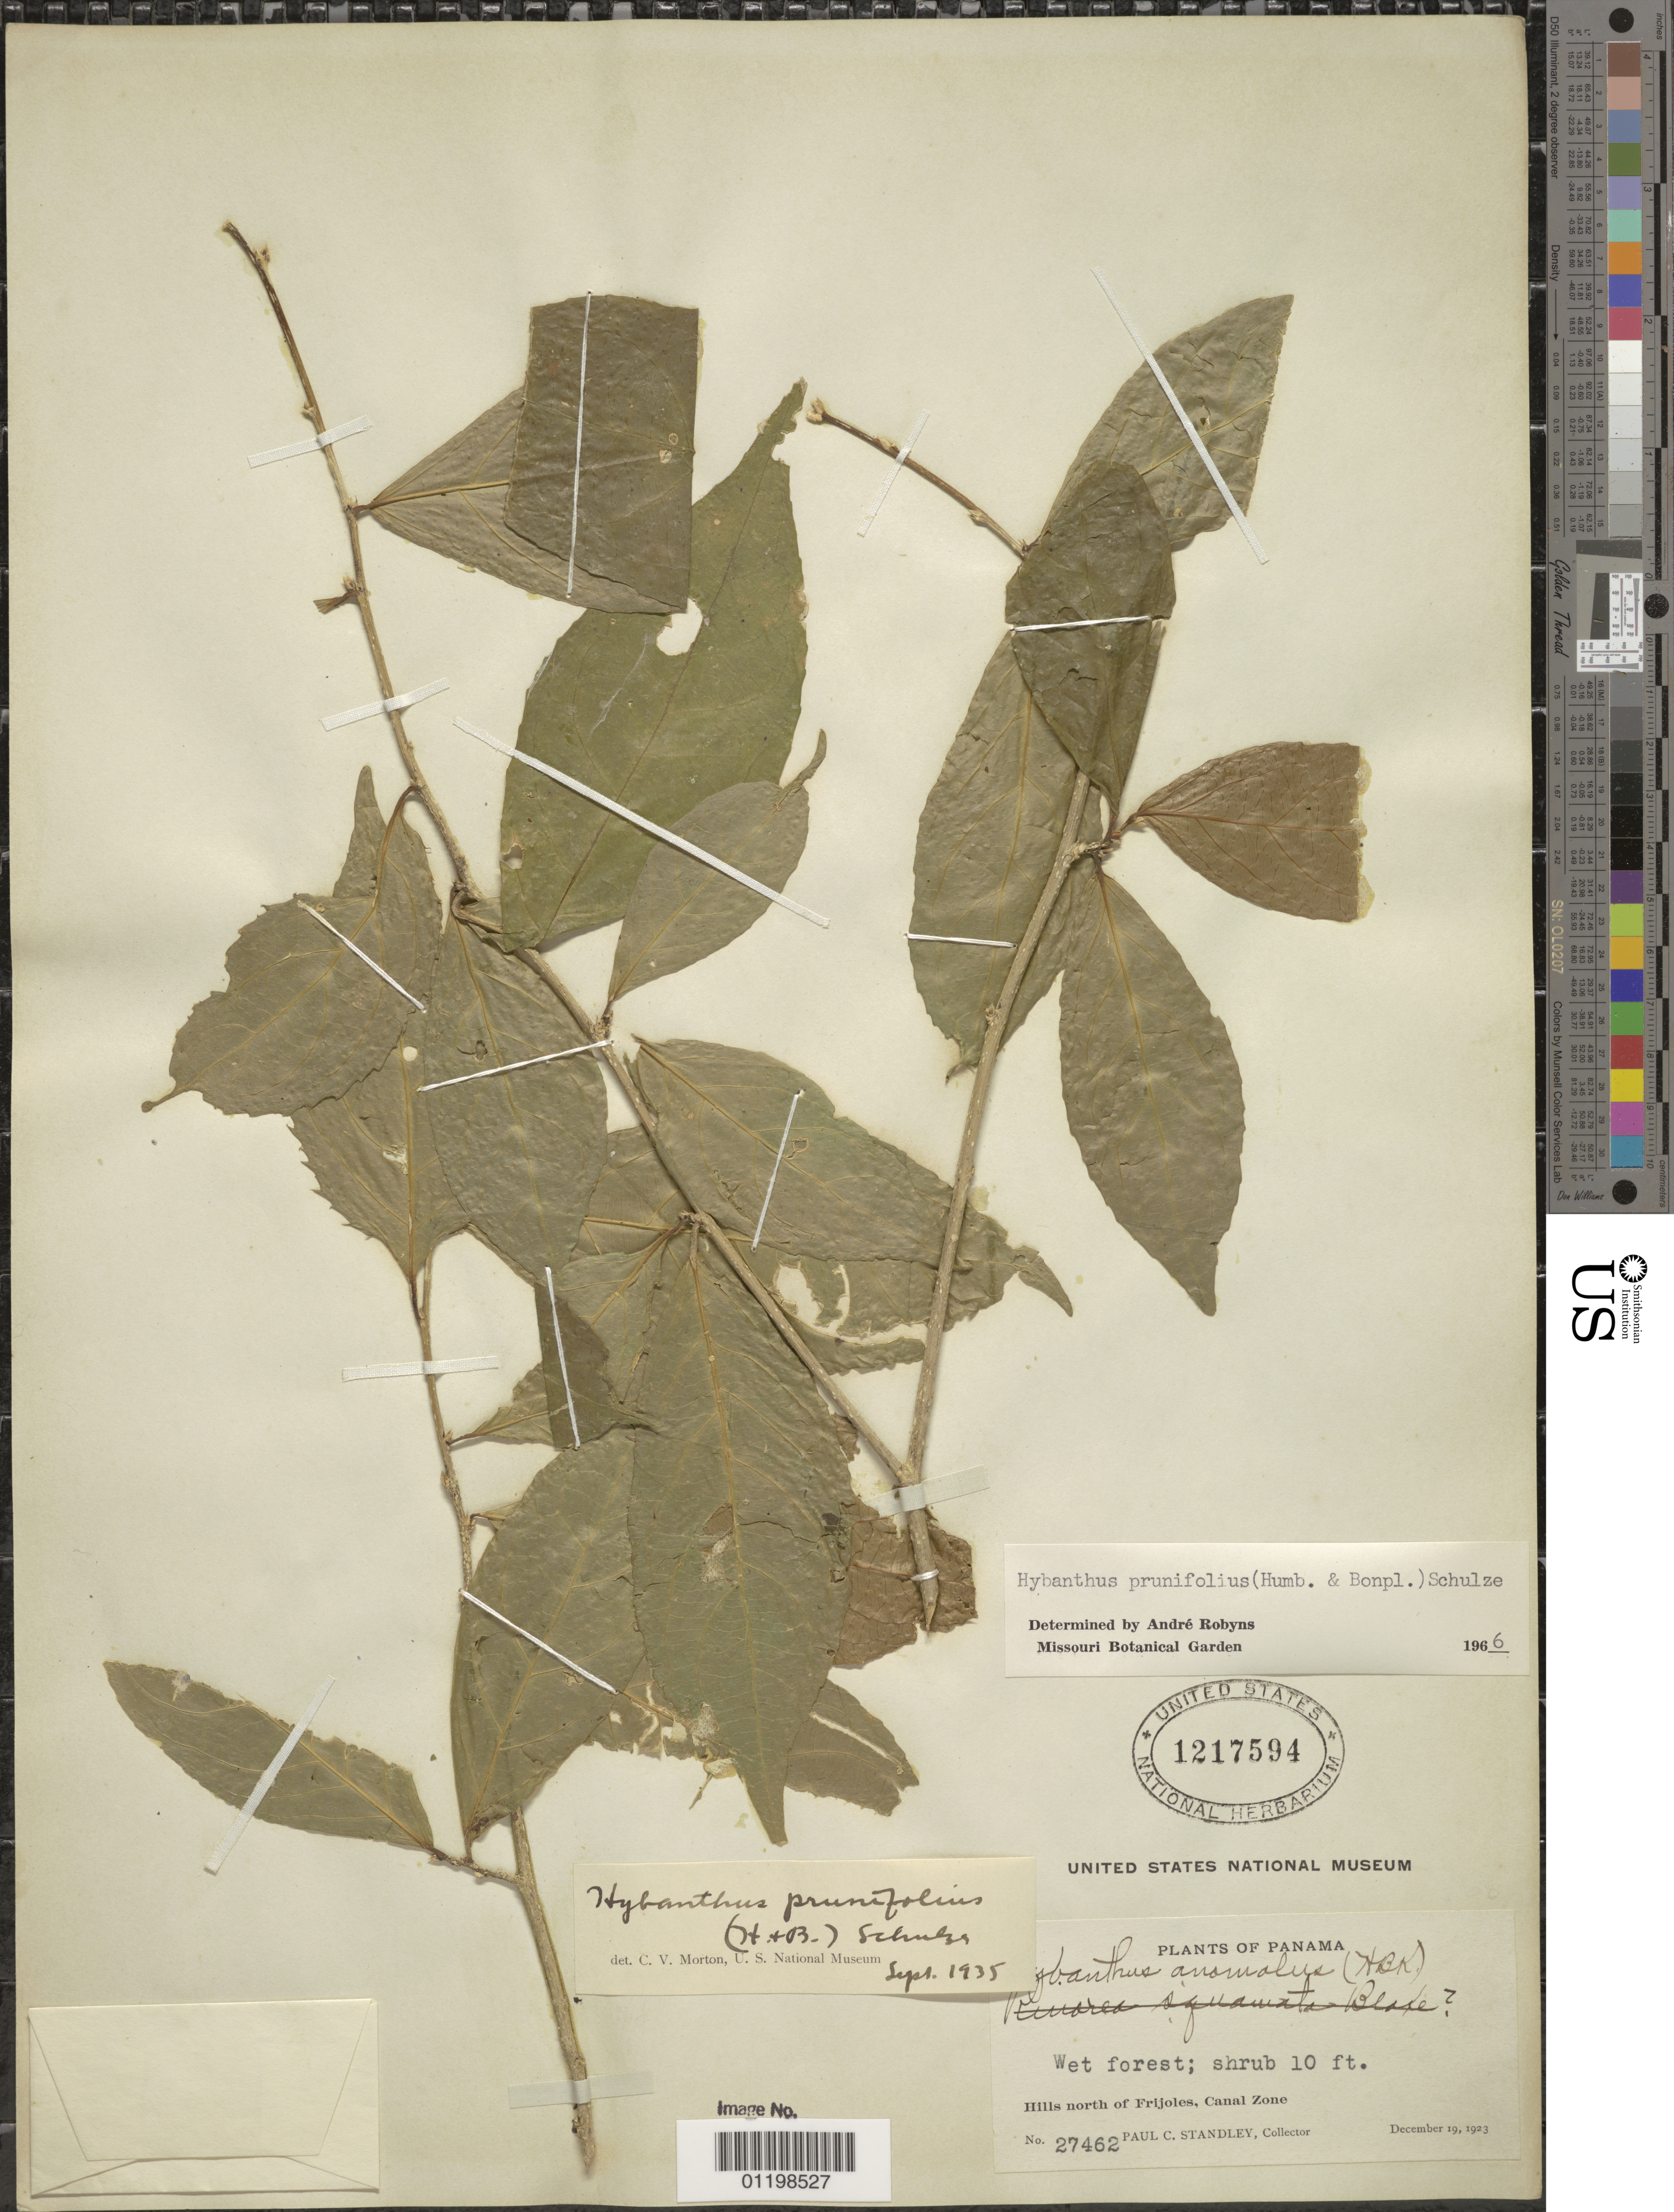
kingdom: Plantae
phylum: Tracheophyta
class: Magnoliopsida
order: Malpighiales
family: Violaceae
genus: Pombalia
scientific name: Pombalia prunifolia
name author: (Humb. & Bonpl. ex Willd.) Paula-Souza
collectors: P. C. Standley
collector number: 27462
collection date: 1923-12-19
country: Panama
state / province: Colón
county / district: Canal Zone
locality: Hills N of Frijoles.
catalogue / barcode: US 1217594